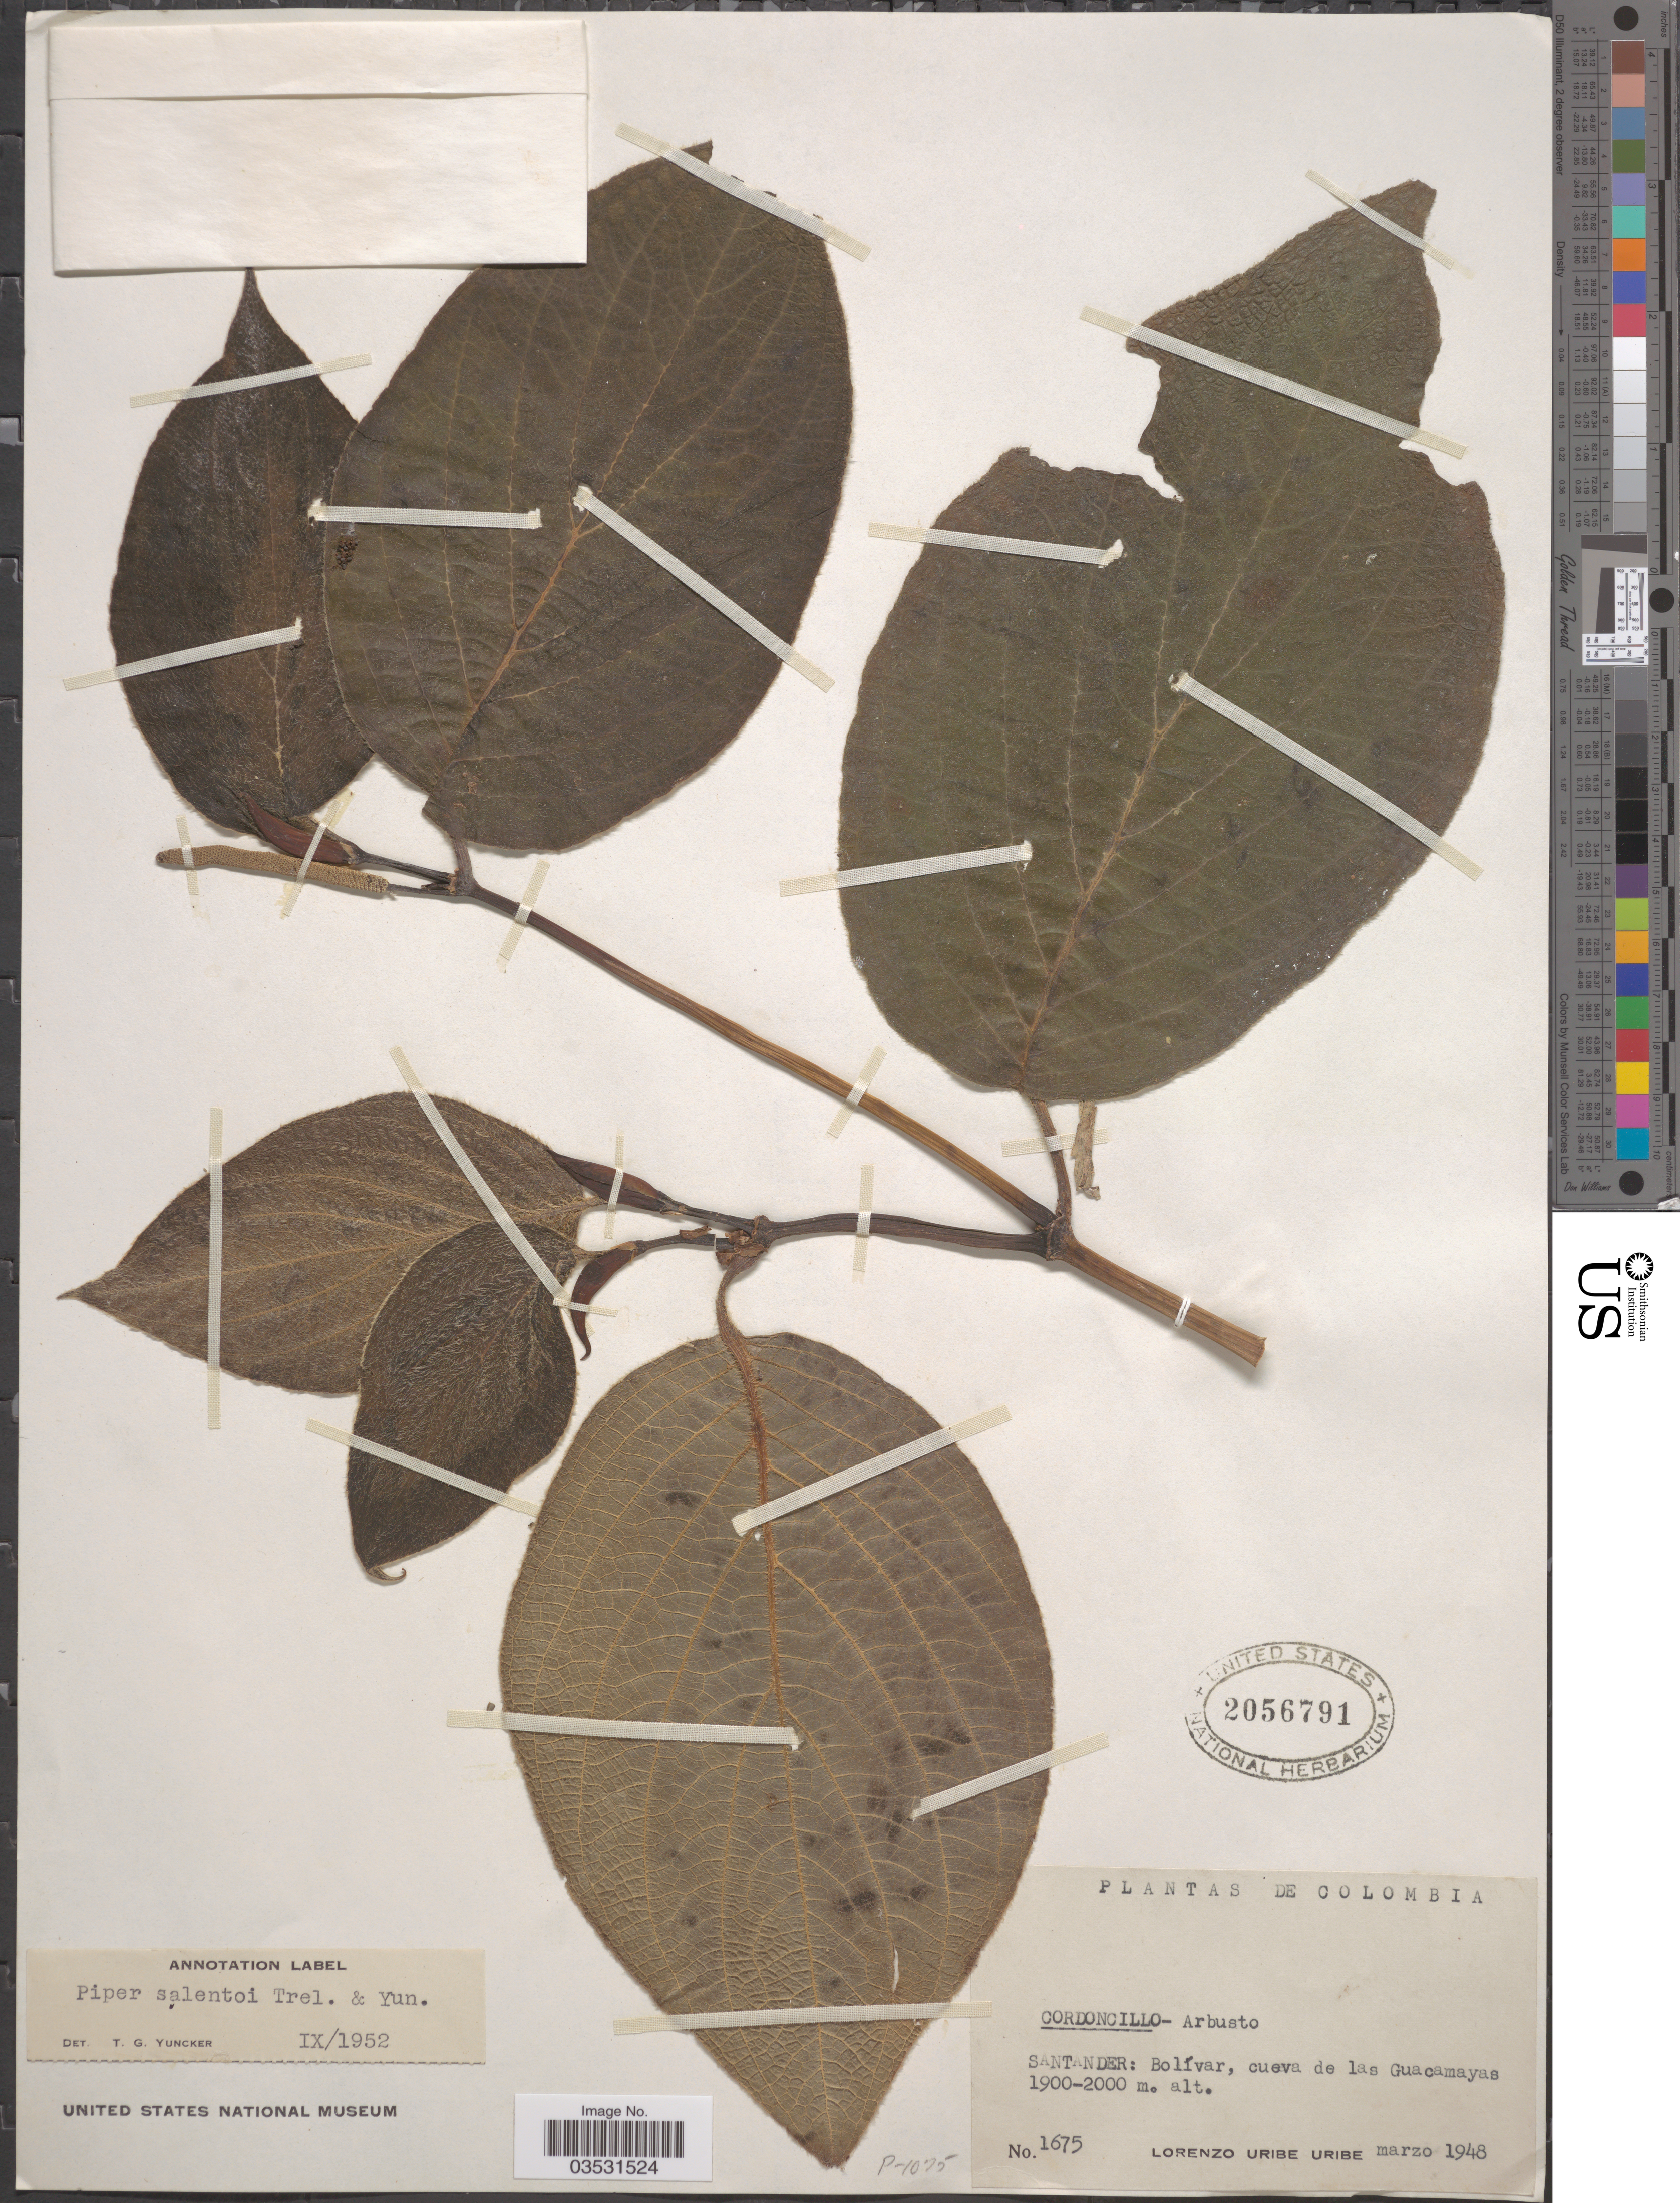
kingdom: Plantae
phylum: Tracheophyta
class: Magnoliopsida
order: Piperales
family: Piperaceae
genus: Piper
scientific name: Piper salentoi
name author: Trel. & Yunck.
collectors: L. Uribe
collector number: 1675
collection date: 1948-03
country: Colombia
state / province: Santander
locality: Bolívar, cueva de las Guacamayas.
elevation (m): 1900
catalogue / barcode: US 2056791